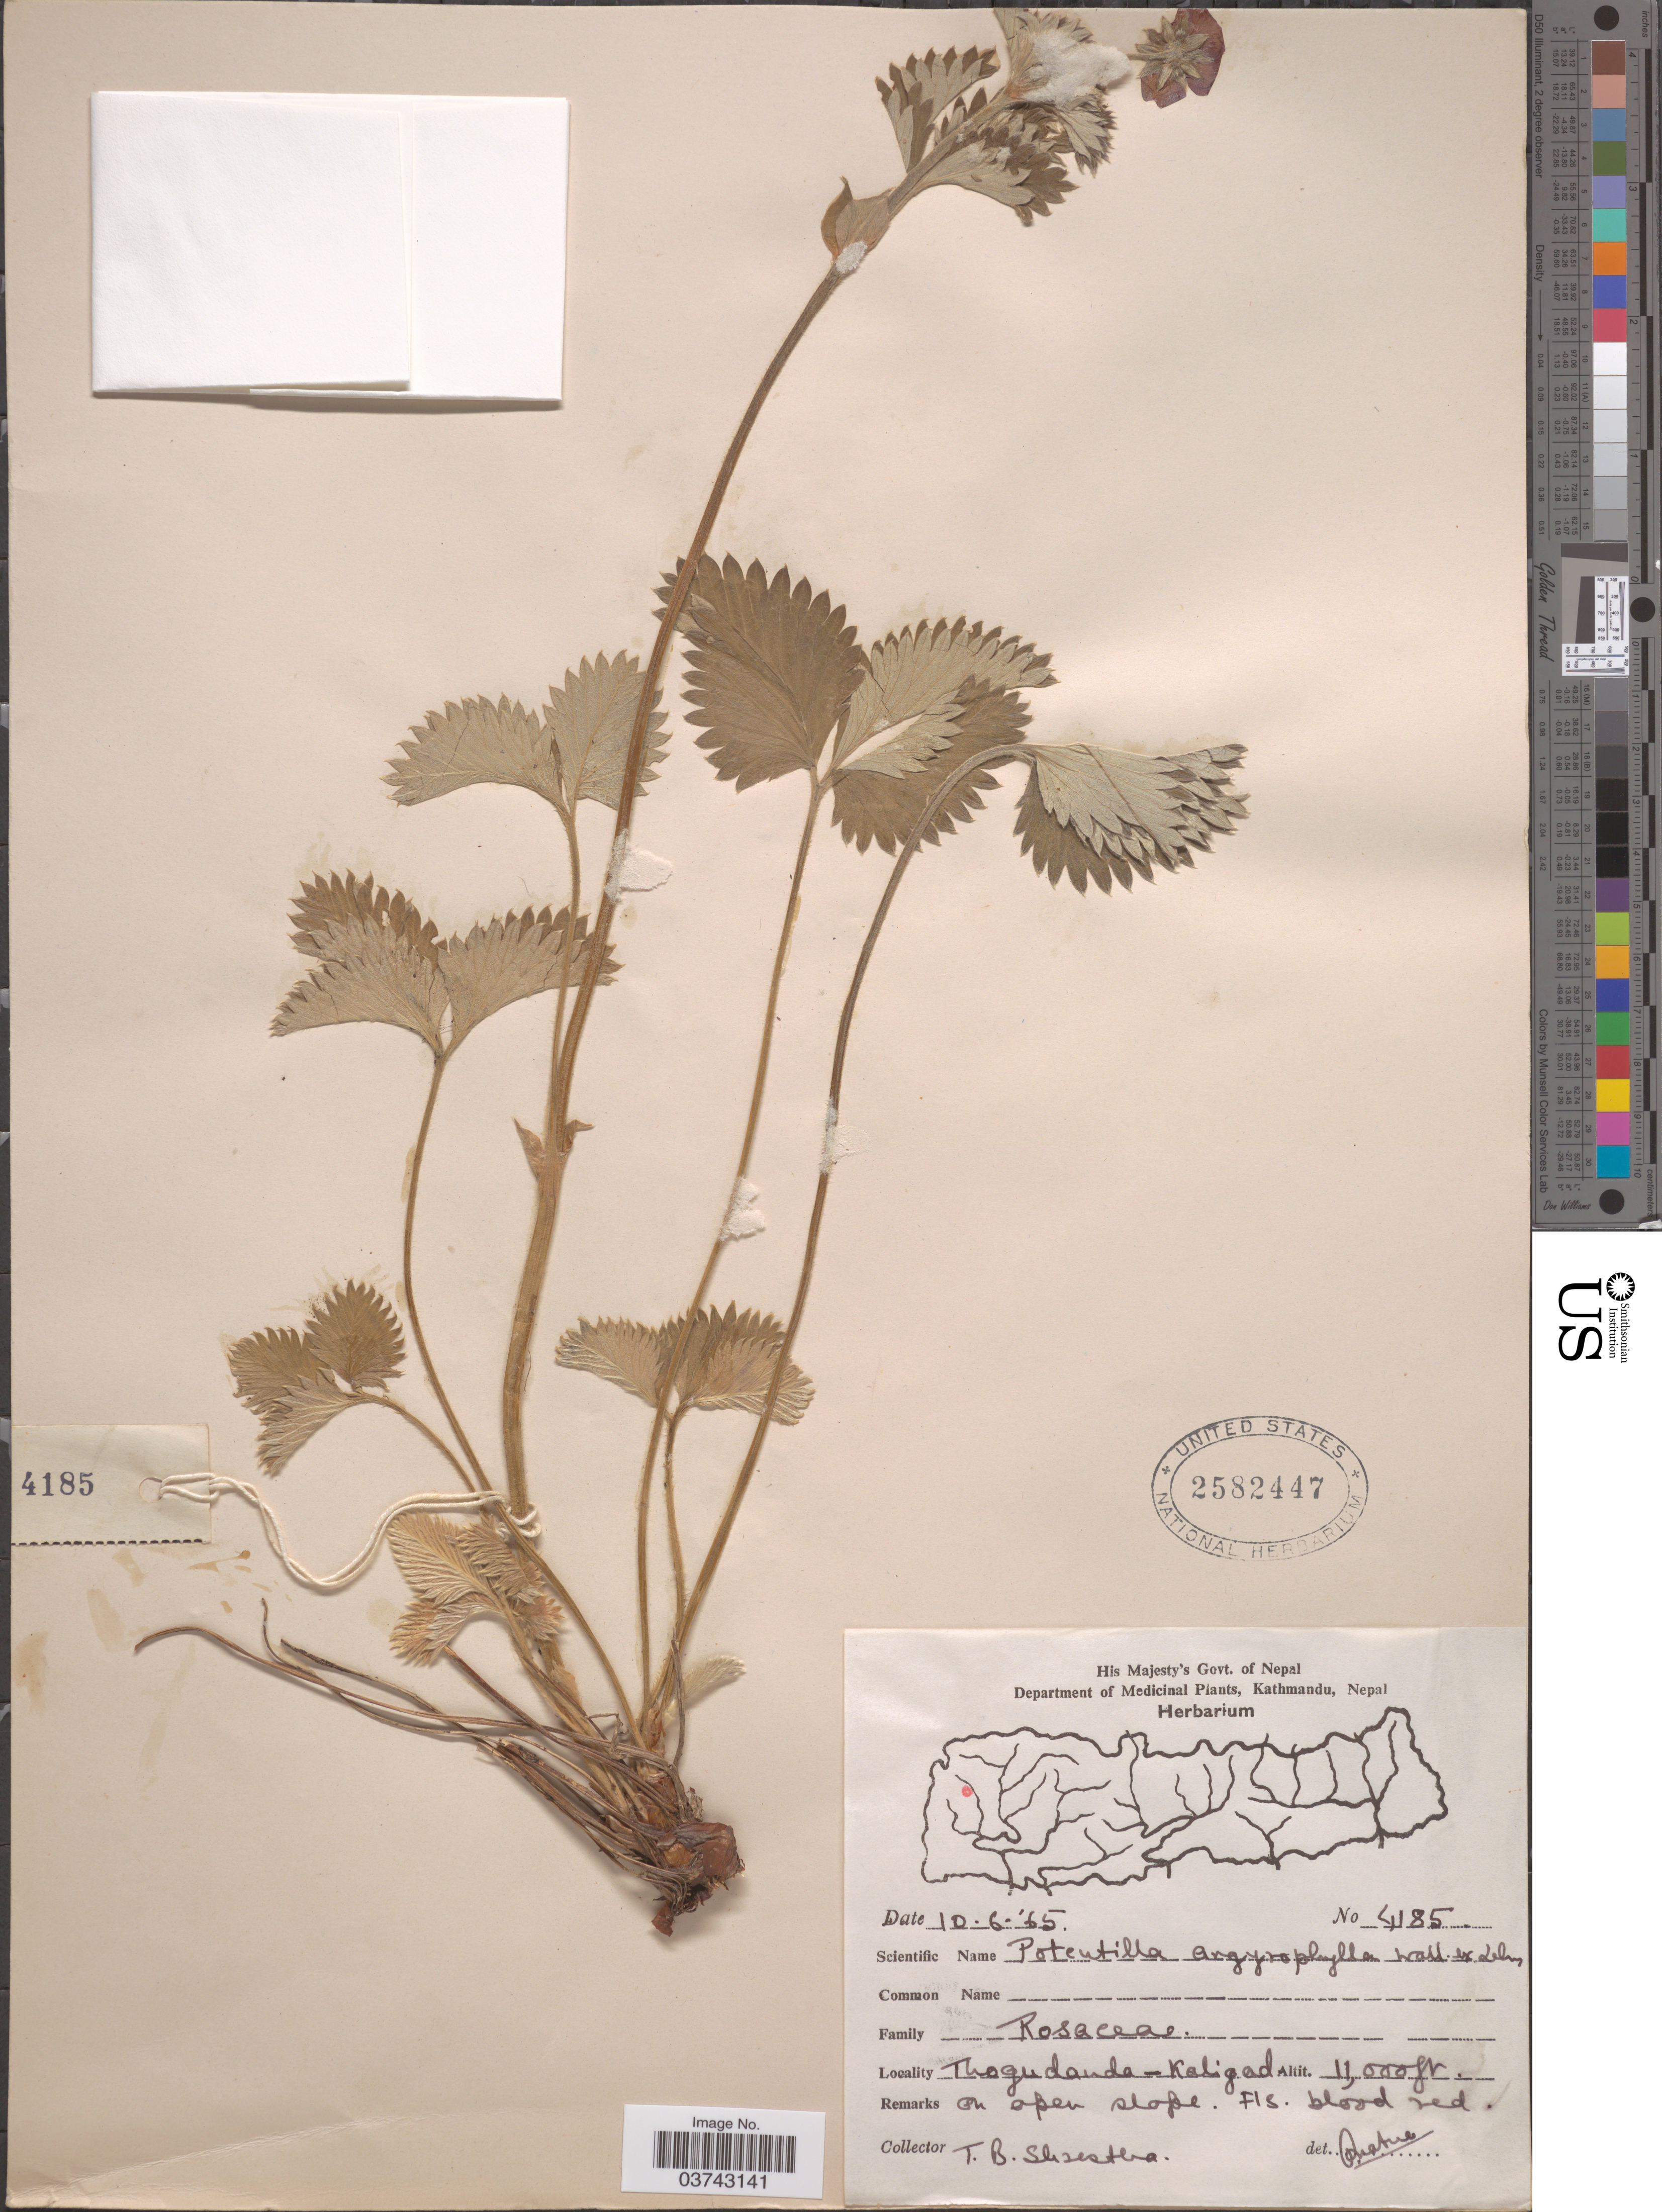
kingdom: Plantae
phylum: Tracheophyta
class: Magnoliopsida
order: Rosales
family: Rosaceae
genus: Potentilla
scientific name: Potentilla argyrophylla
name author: Wall. ex Lehm.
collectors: T. B. Shrestha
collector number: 4185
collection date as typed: Transcribed d/m/y: 10/6/65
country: Nepal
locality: Thogudanda - Kaligad.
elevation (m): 3353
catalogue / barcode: US 2582447